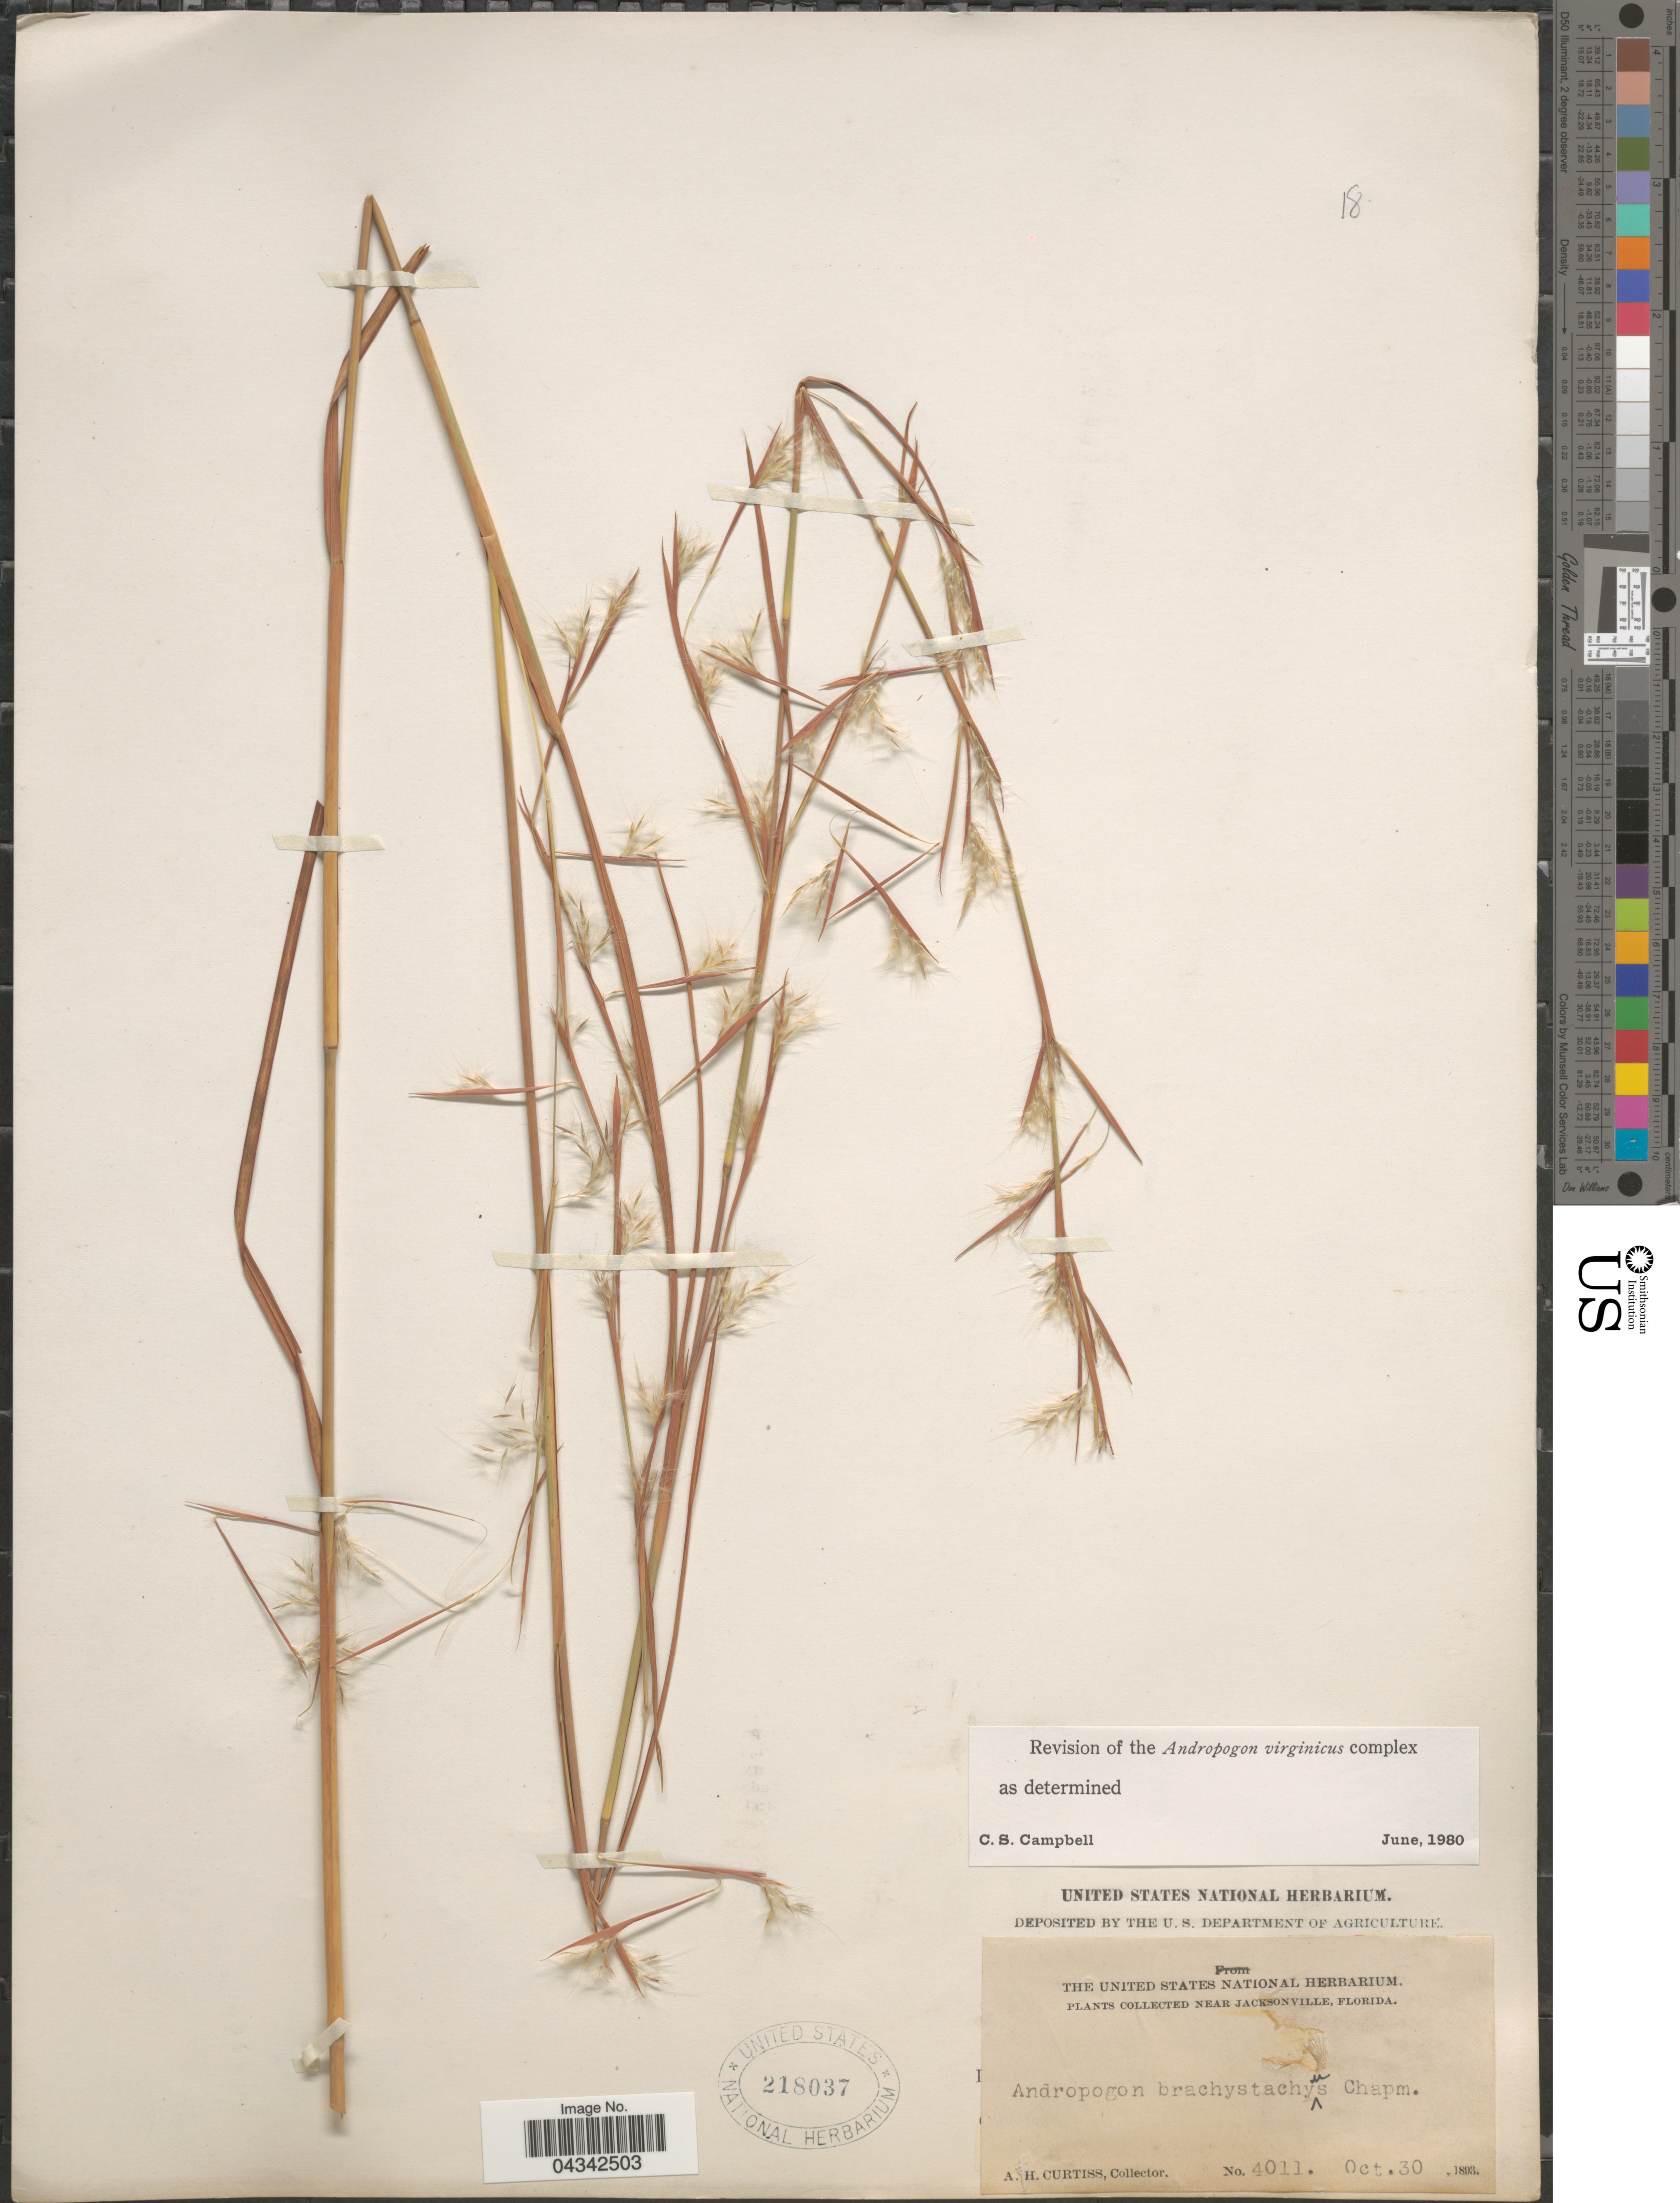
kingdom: Plantae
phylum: Tracheophyta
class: Liliopsida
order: Poales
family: Poaceae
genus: Andropogon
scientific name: Andropogon brachystachyus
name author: Chapm.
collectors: A. H. Curtiss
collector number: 4011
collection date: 1893-10-30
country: United States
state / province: Florida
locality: Near Jacksonville.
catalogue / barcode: US 218037